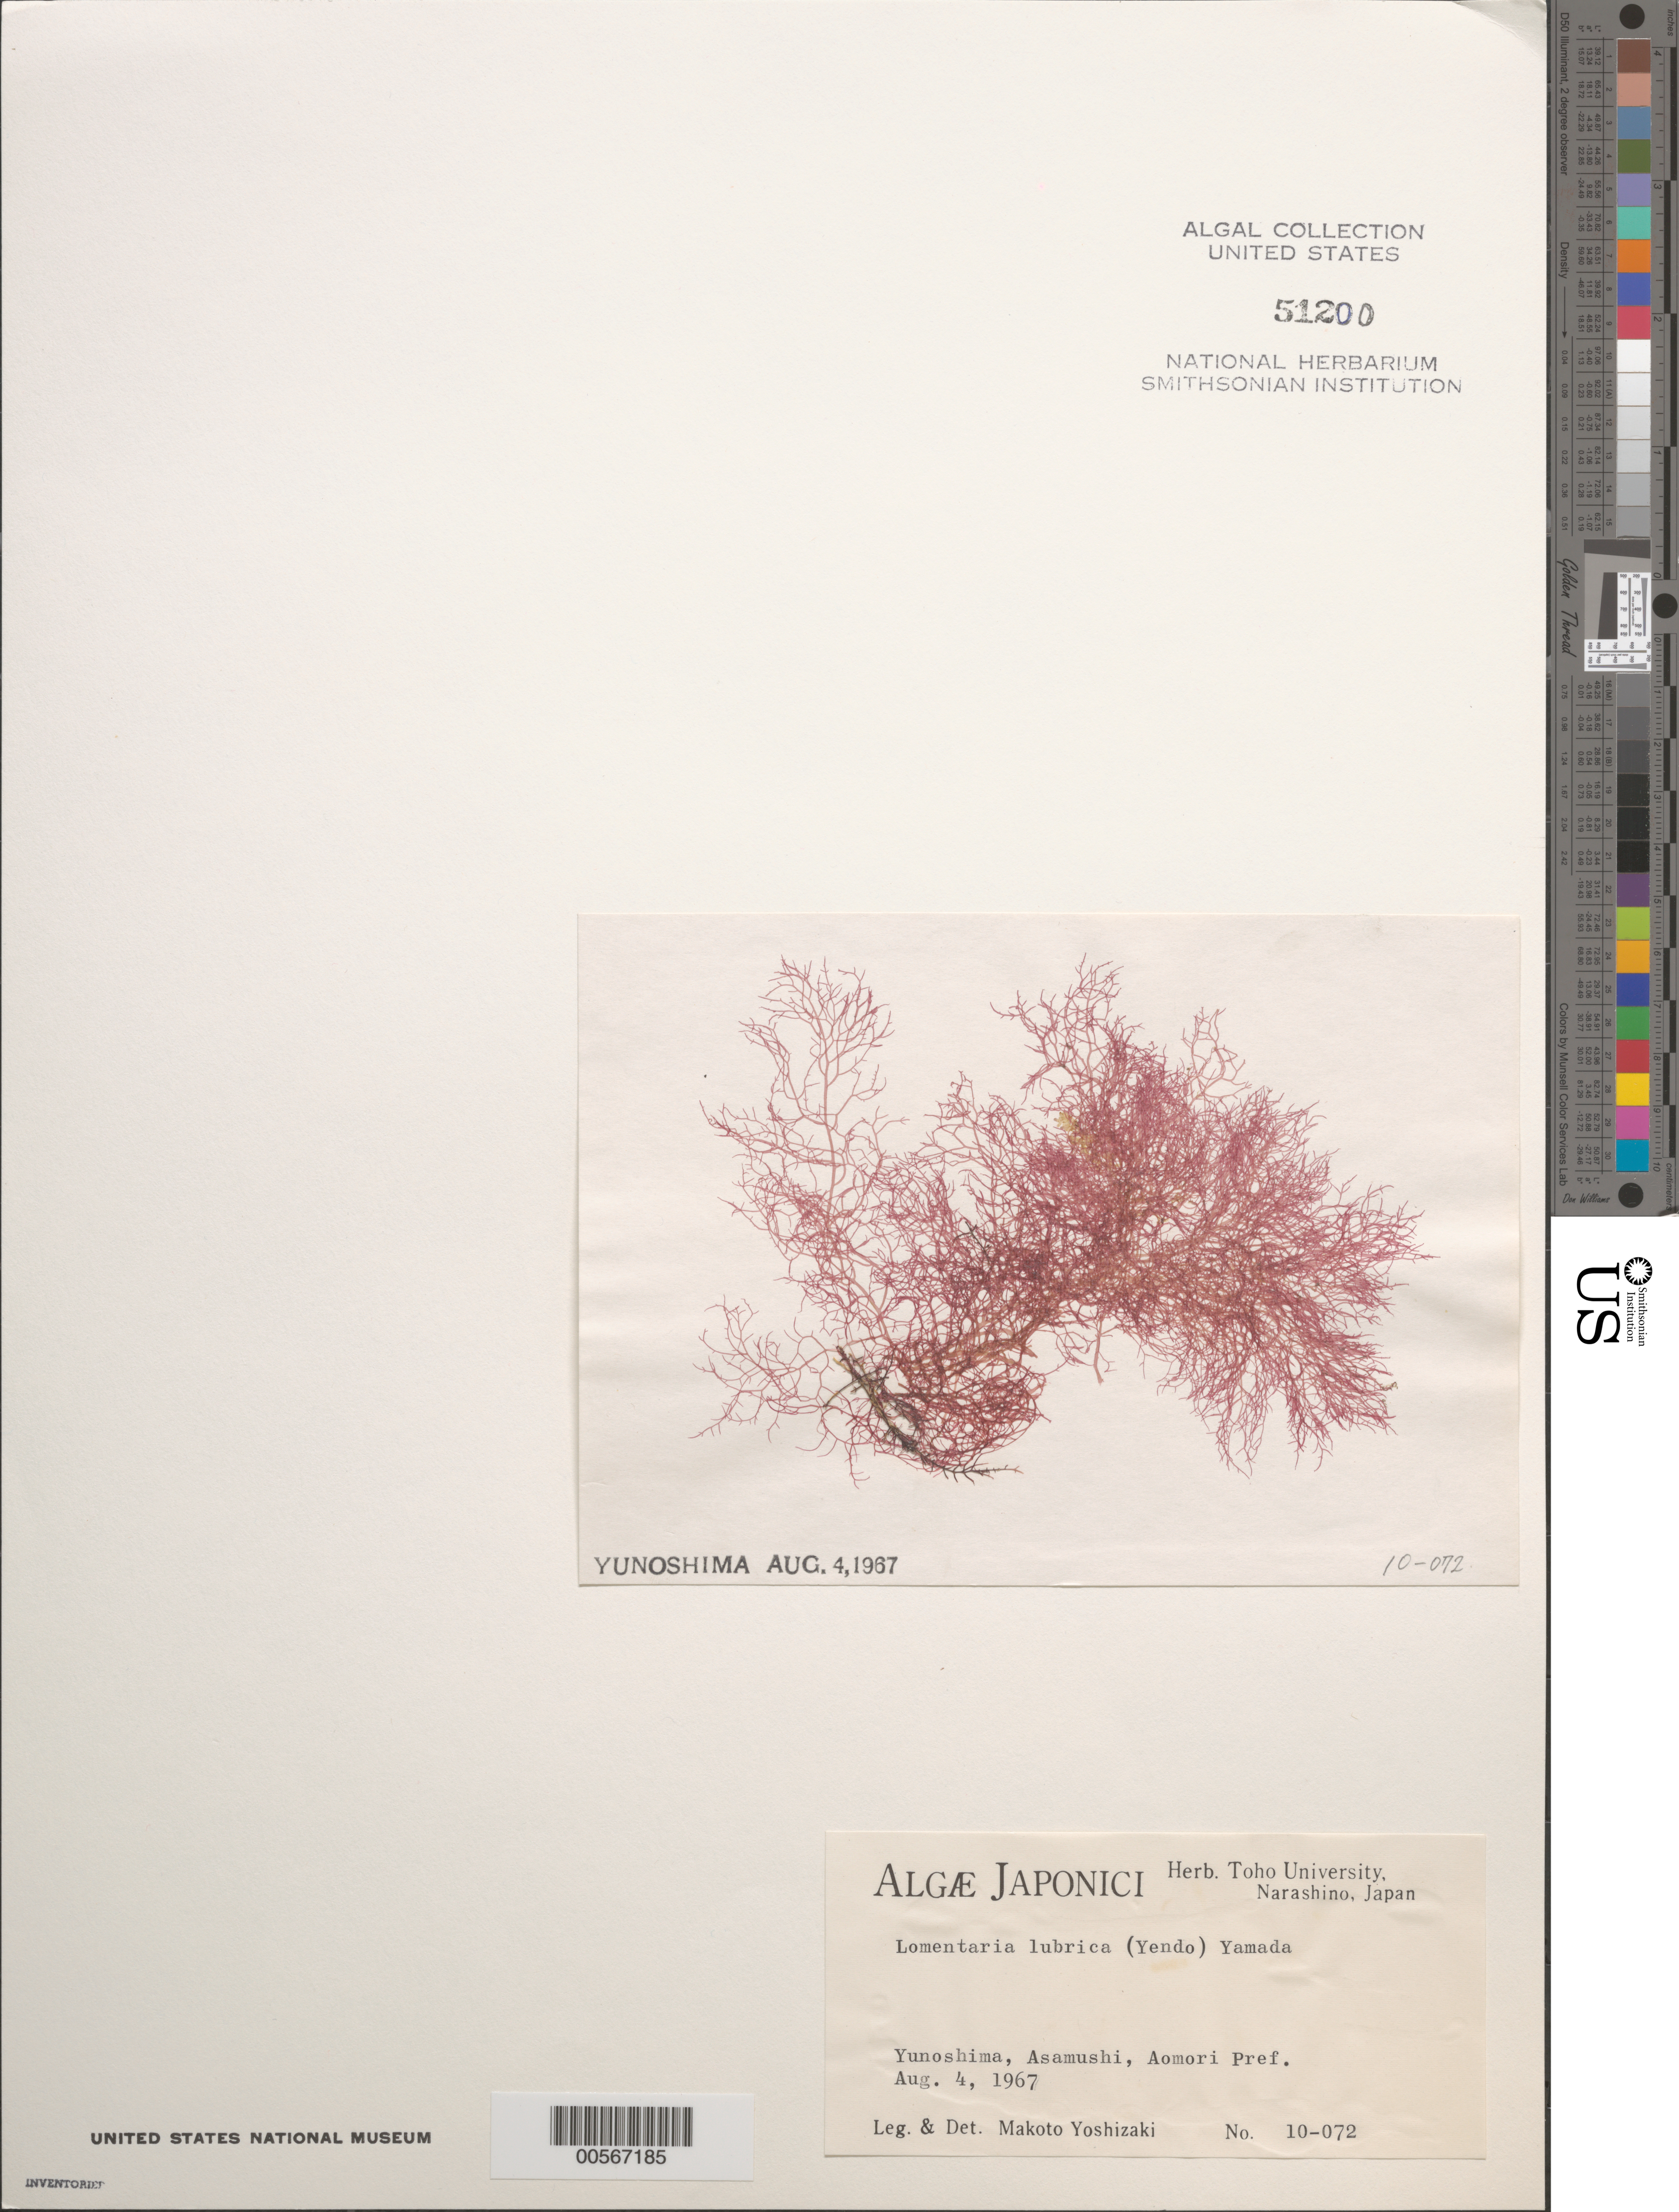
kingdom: Plantae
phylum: Rhodophyta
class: Florideophyceae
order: Rhodymeniales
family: Lomentariaceae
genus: Lomentaria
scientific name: Lomentaria lubrica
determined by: Yoshizaki, M.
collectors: M. Yoshizaki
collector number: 10-072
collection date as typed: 04 Aug 1967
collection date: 1967-08-04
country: Japan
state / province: Aomori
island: Honshu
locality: Yunoshima, Asamushi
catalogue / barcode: US 51200